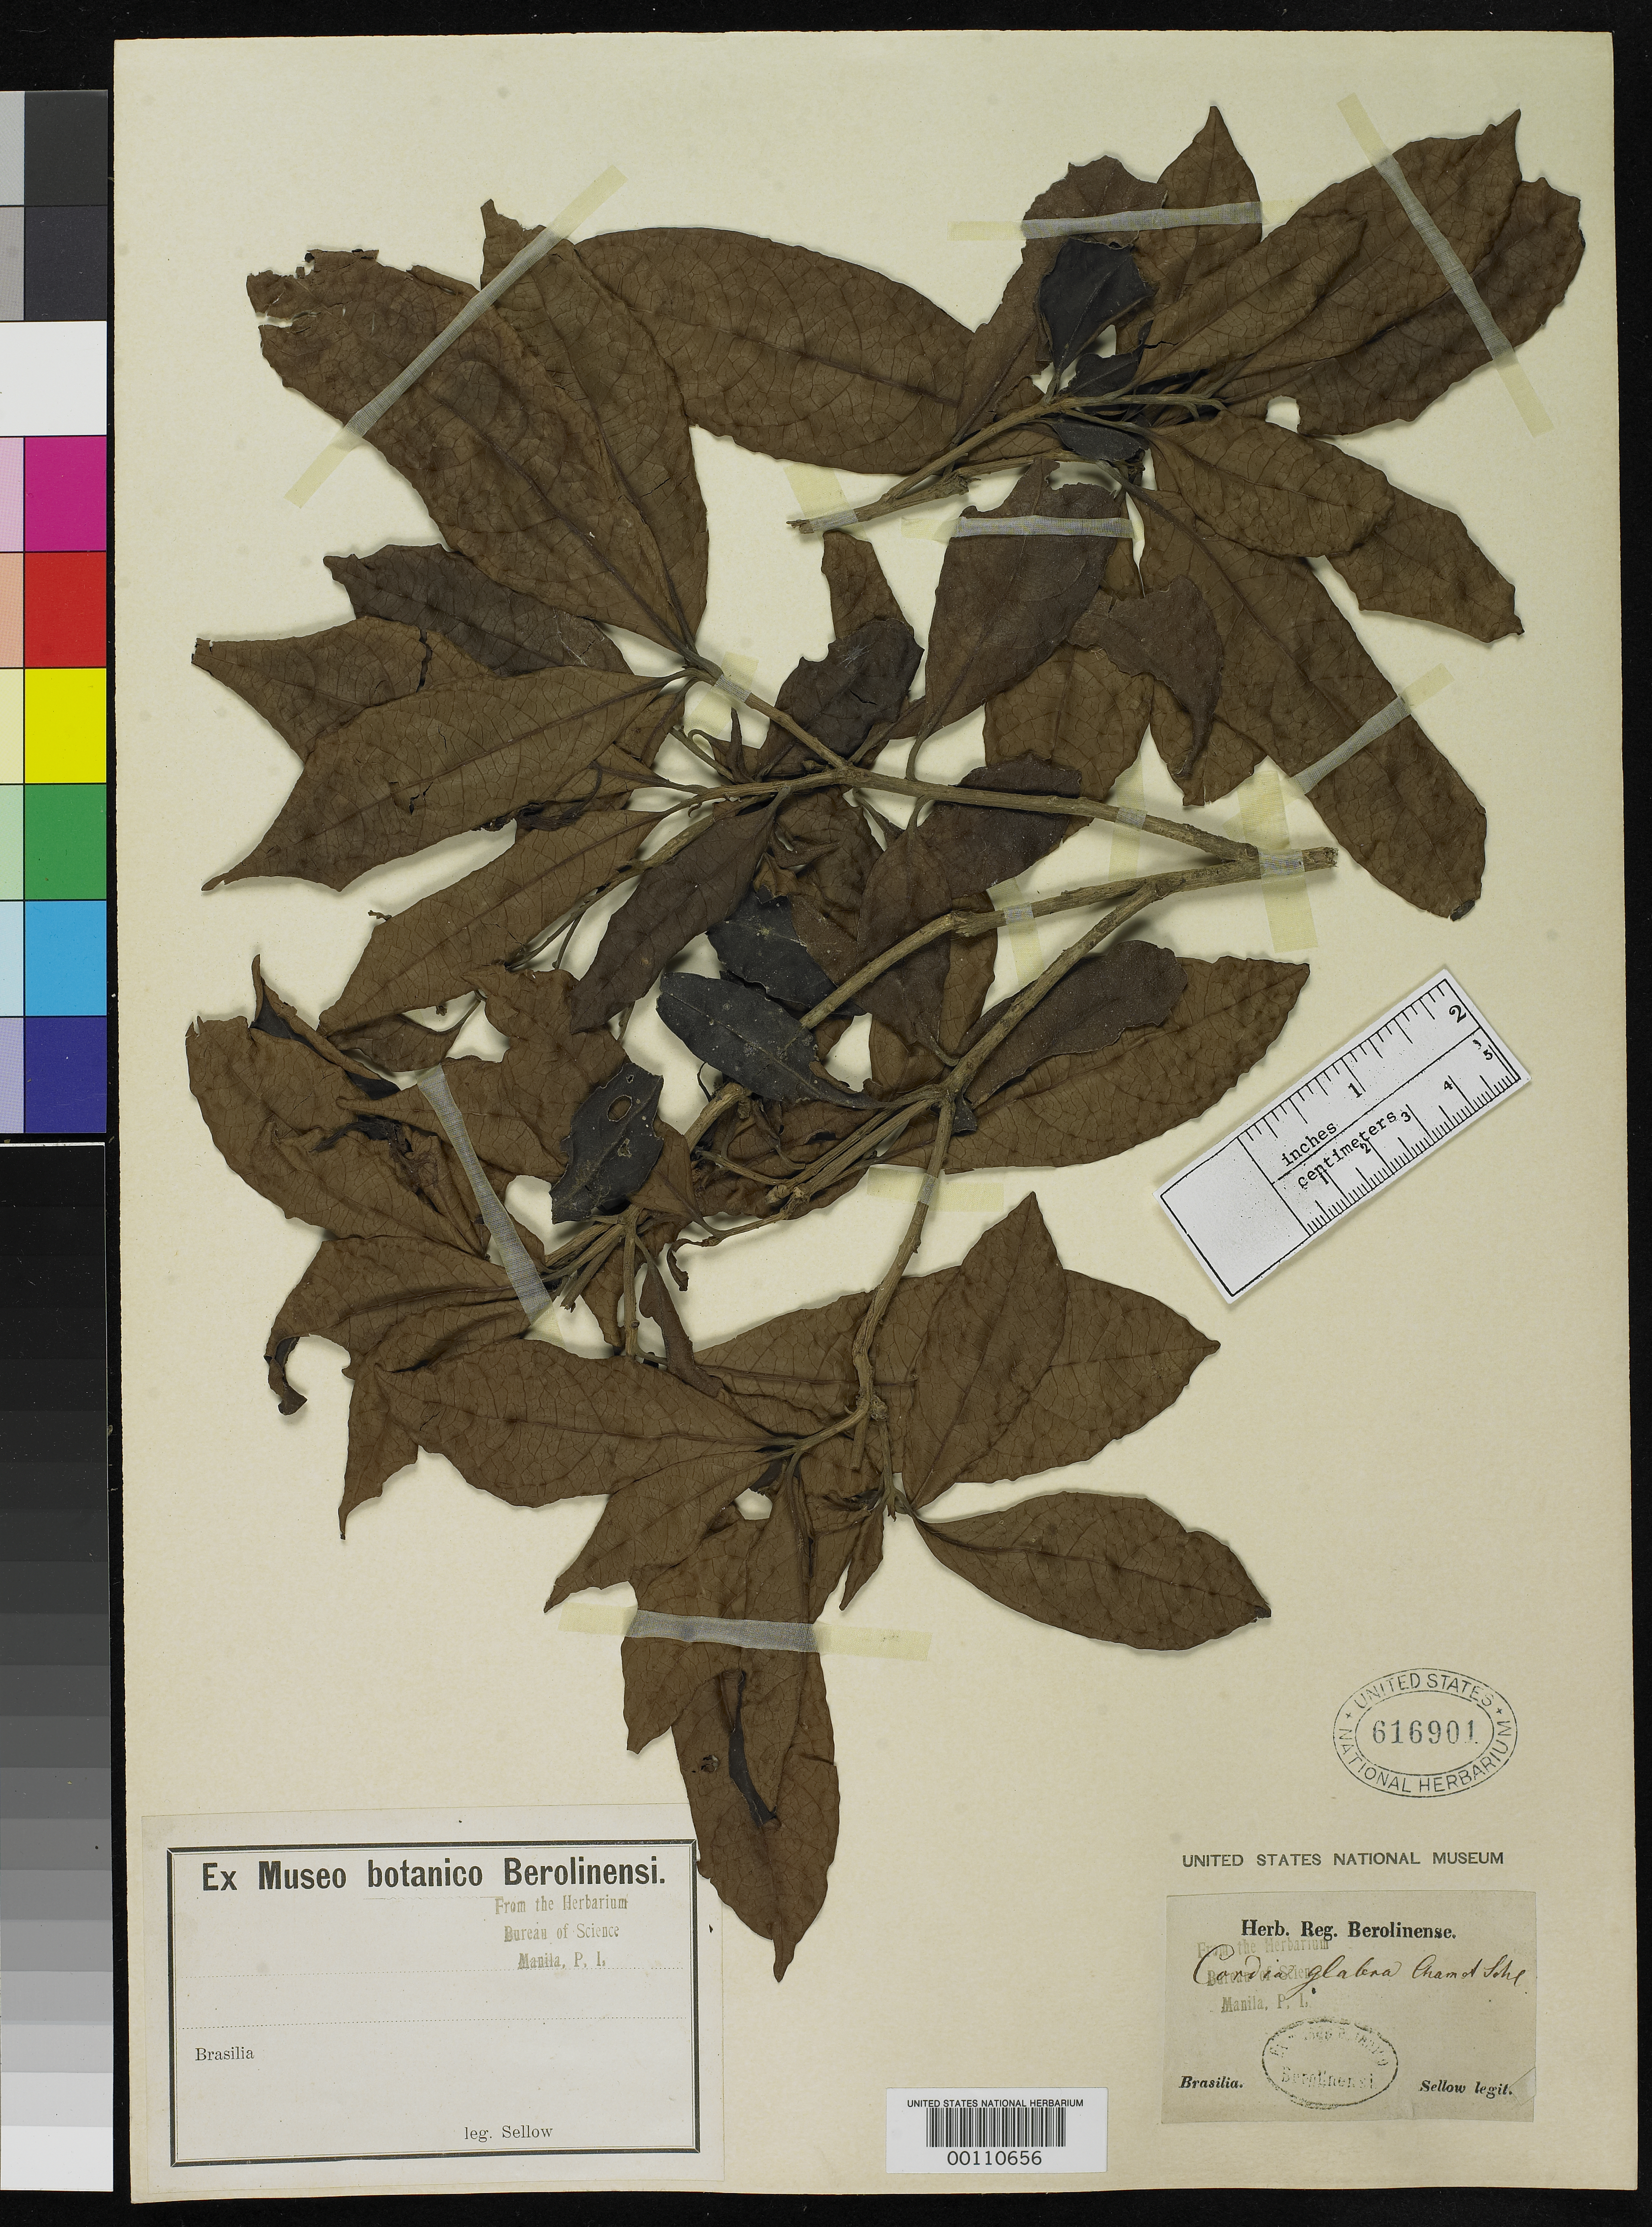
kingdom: Plantae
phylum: Tracheophyta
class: Magnoliopsida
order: Boraginales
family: Cordiaceae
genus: Cordia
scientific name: Cordia glabra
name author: Cham.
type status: Type Collection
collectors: F. Sellow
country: Brazil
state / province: Distrito Federal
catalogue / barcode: US 616901